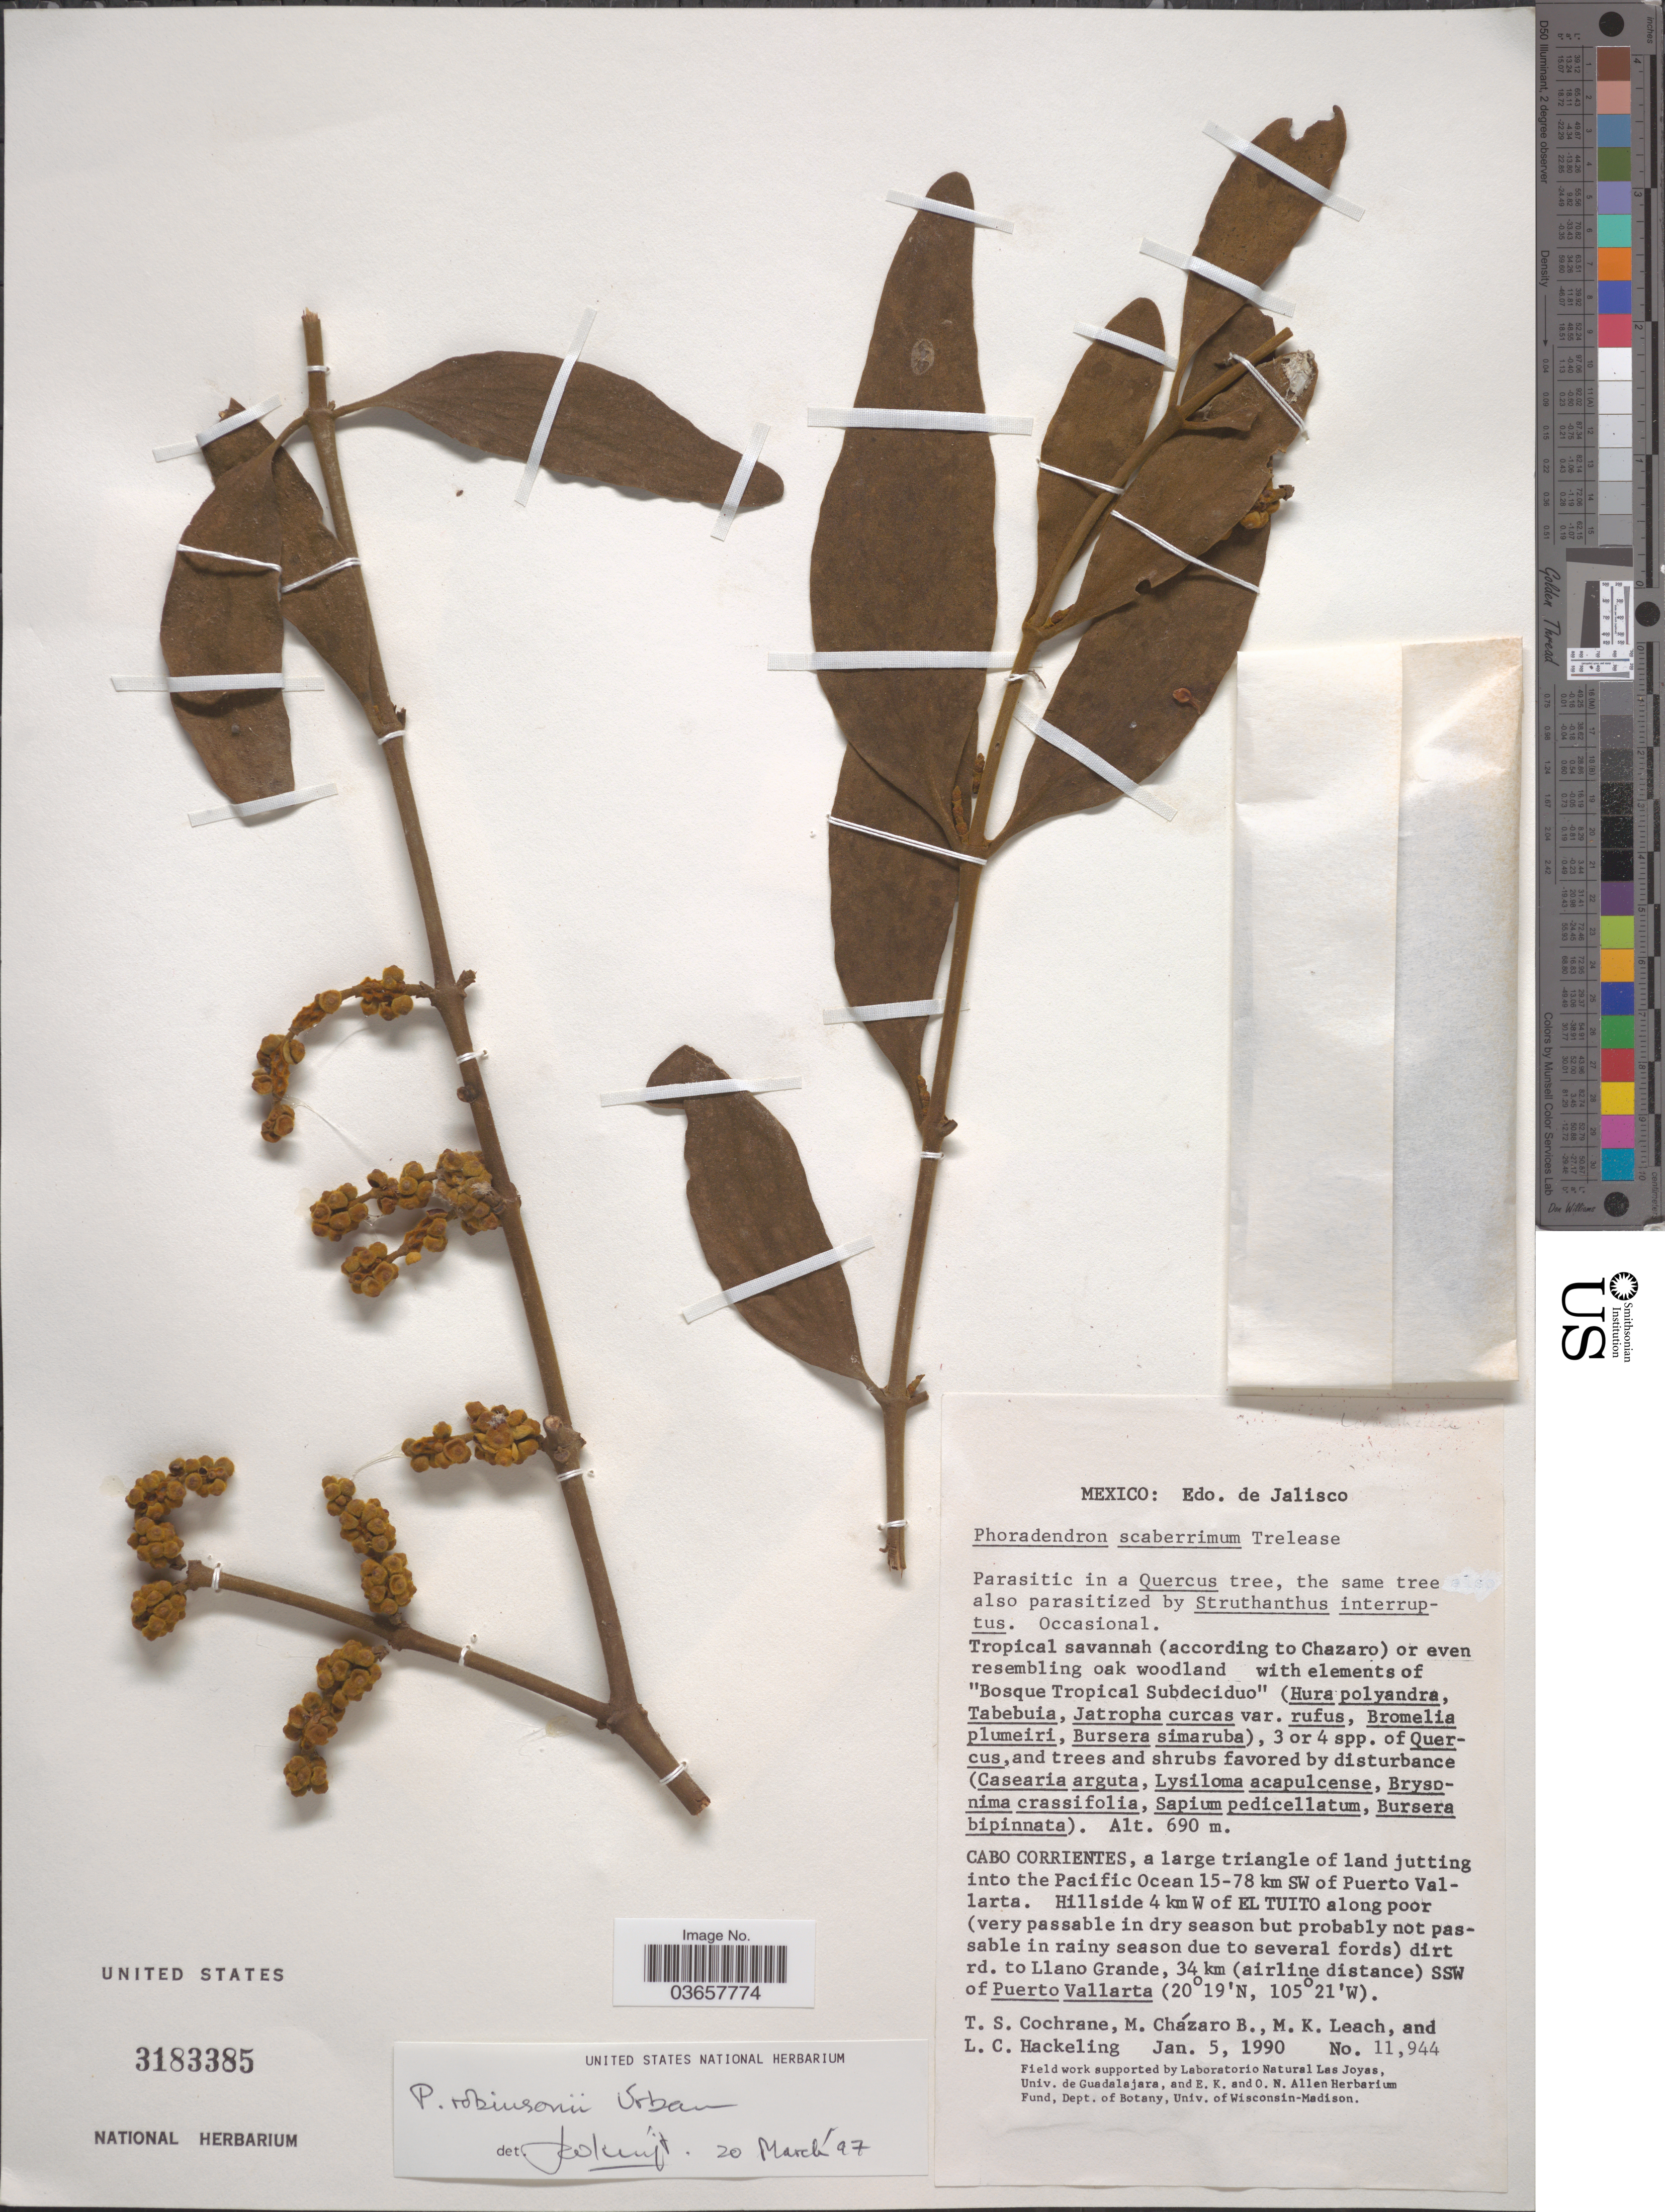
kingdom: Plantae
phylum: Tracheophyta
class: Magnoliopsida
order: Santalales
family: Viscaceae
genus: Phoradendron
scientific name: Phoradendron robinsonii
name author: Urb.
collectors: T. S. Cochrane, M. Chazaro B., M. Leach & L. Hackeling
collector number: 11944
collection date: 1990-01-05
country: Mexico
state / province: Jalisco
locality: Cabo Corrientes, large triangle of land jutting into the Pacific Ocean 15-78 km SW of Puerto Vallarta. Hillside 4 km W of El Tuito along poor dirt rd. to Llano Grande, 34 km (airline distance) SSW of Puerto Vallarta.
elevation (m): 690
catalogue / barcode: US 3183385